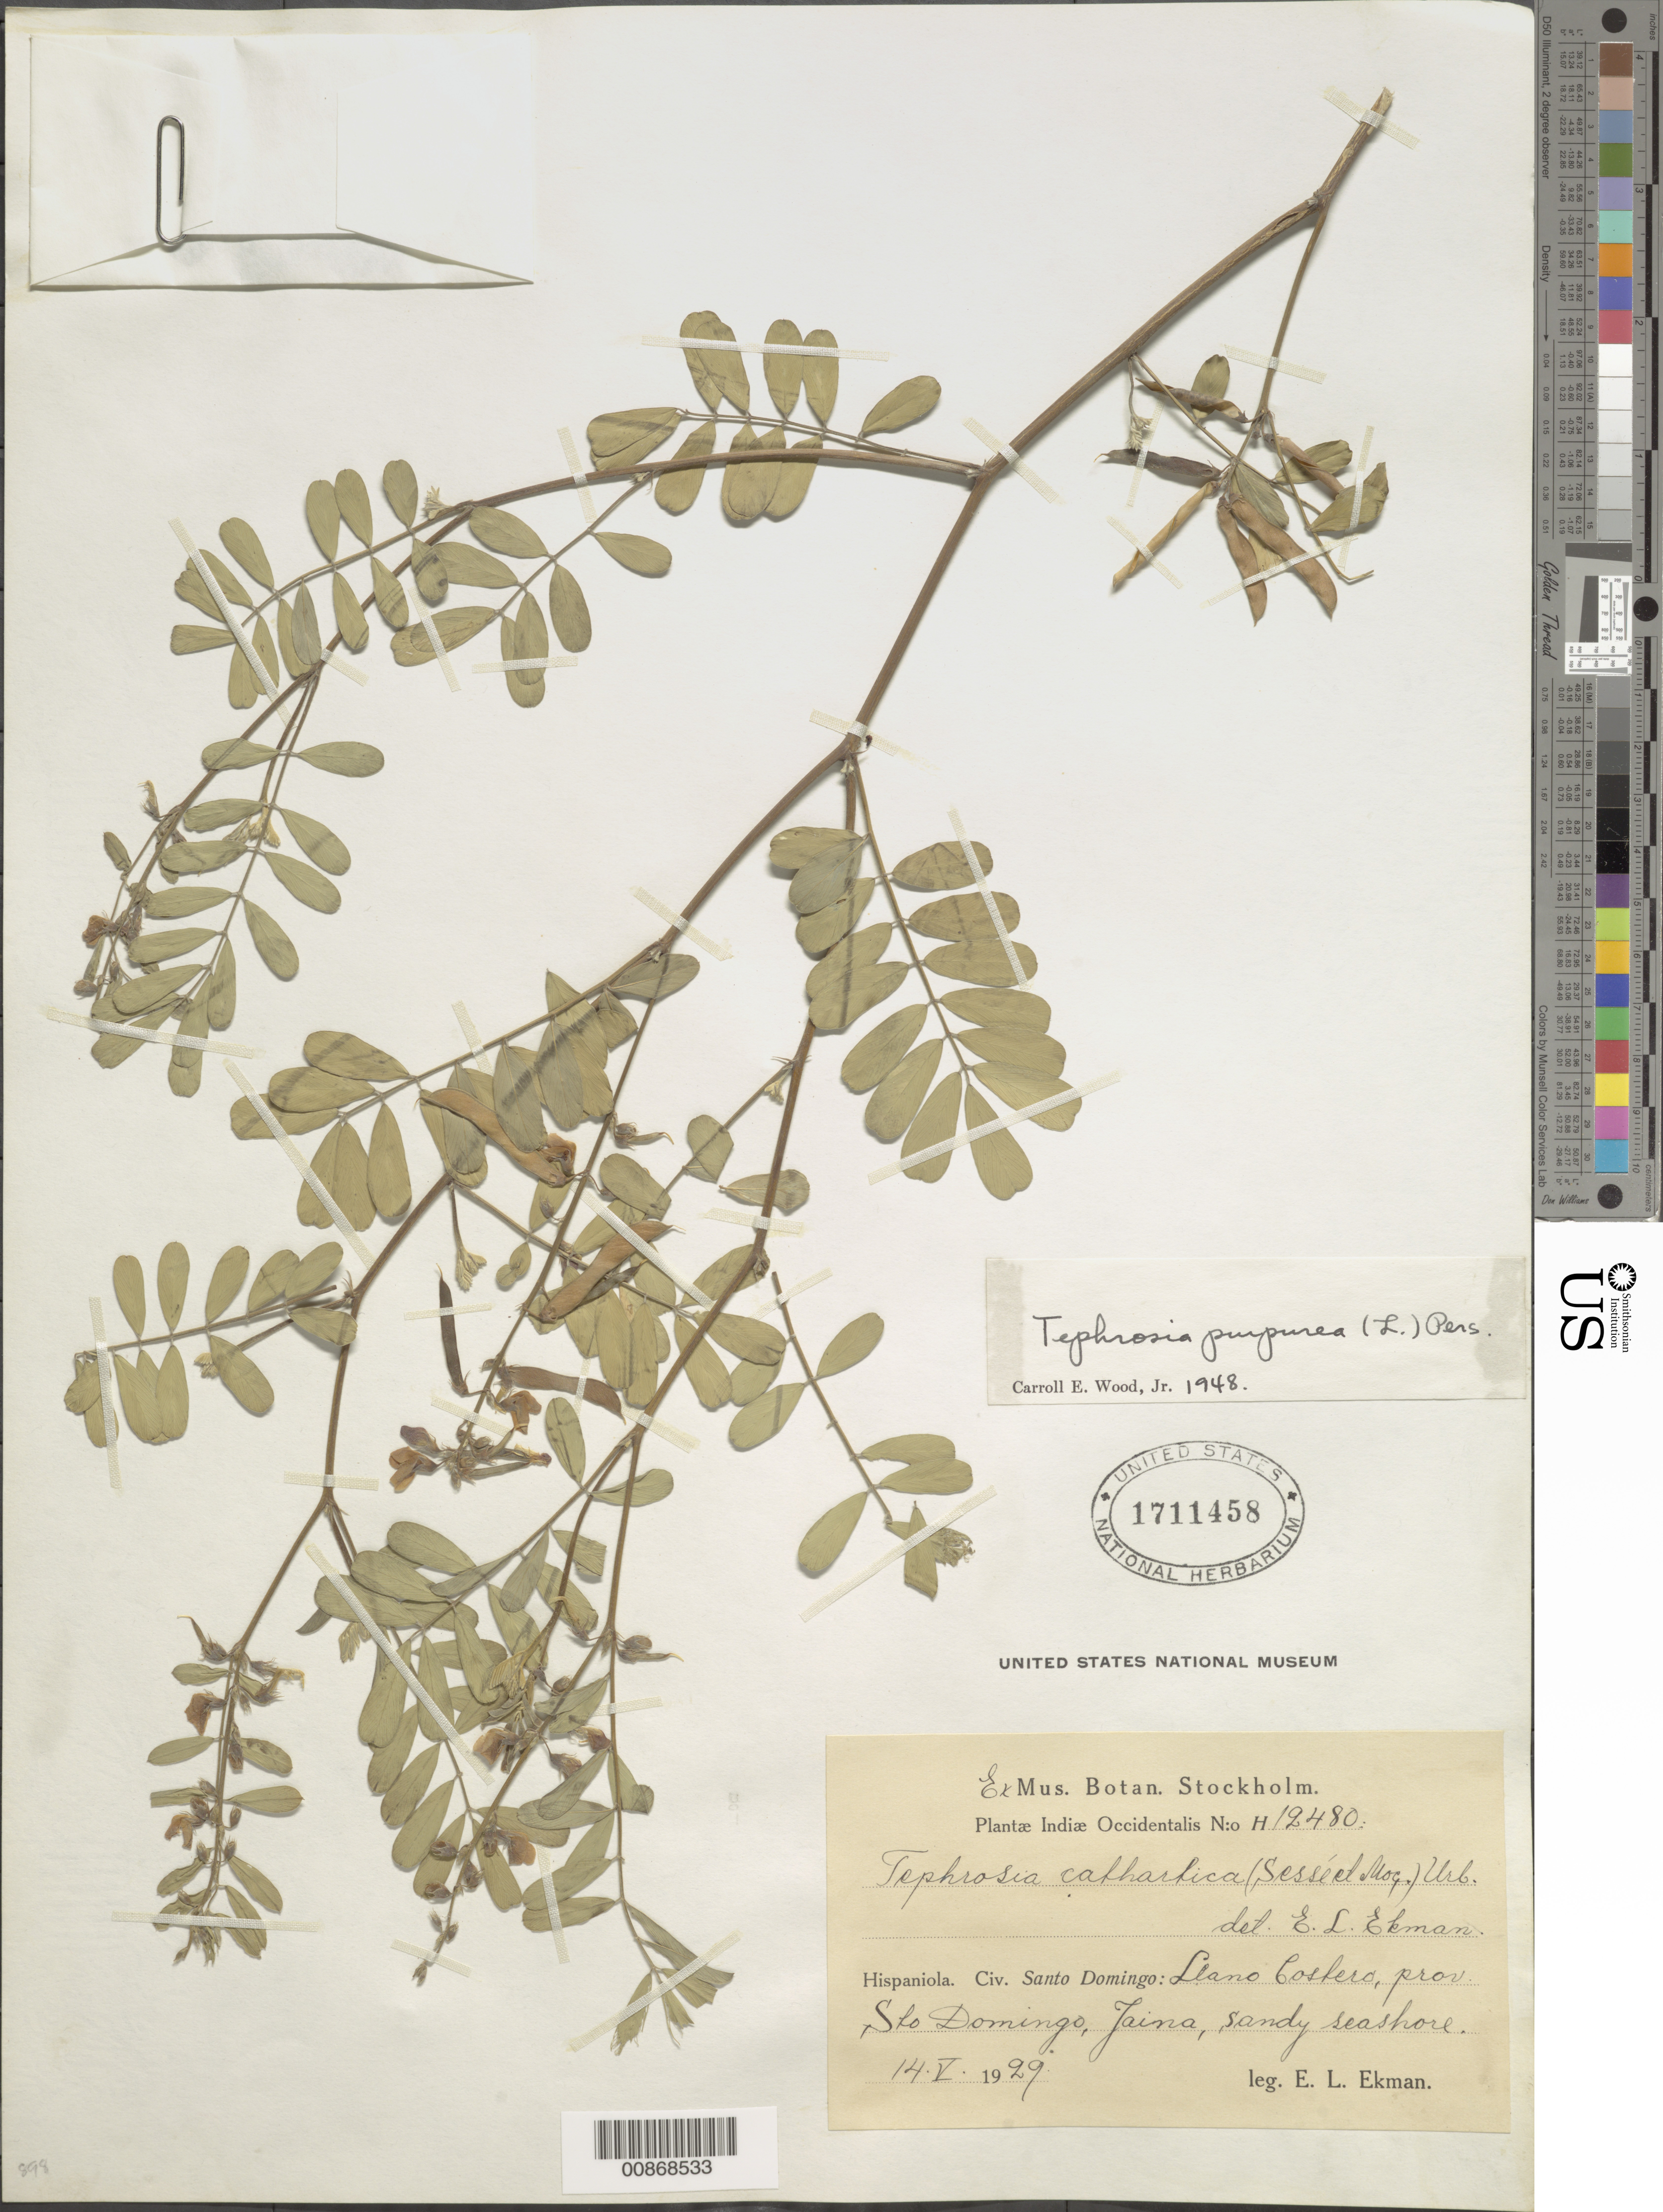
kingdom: Plantae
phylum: Tracheophyta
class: Magnoliopsida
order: Fabales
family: Fabaceae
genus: Tephrosia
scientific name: Tephrosia purpurea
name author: (L.) Pers.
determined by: Wood, C. E., Jr.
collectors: E. L. Ekman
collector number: H 12480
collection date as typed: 14 May 1929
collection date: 1929-05-14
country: Dominican Republic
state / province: Distrito Nacional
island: Hispaniola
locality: Llano Costero, prov. Sto. Domingo (obsolete), Jaina.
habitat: Sandy seashore.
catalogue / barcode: US 1711458